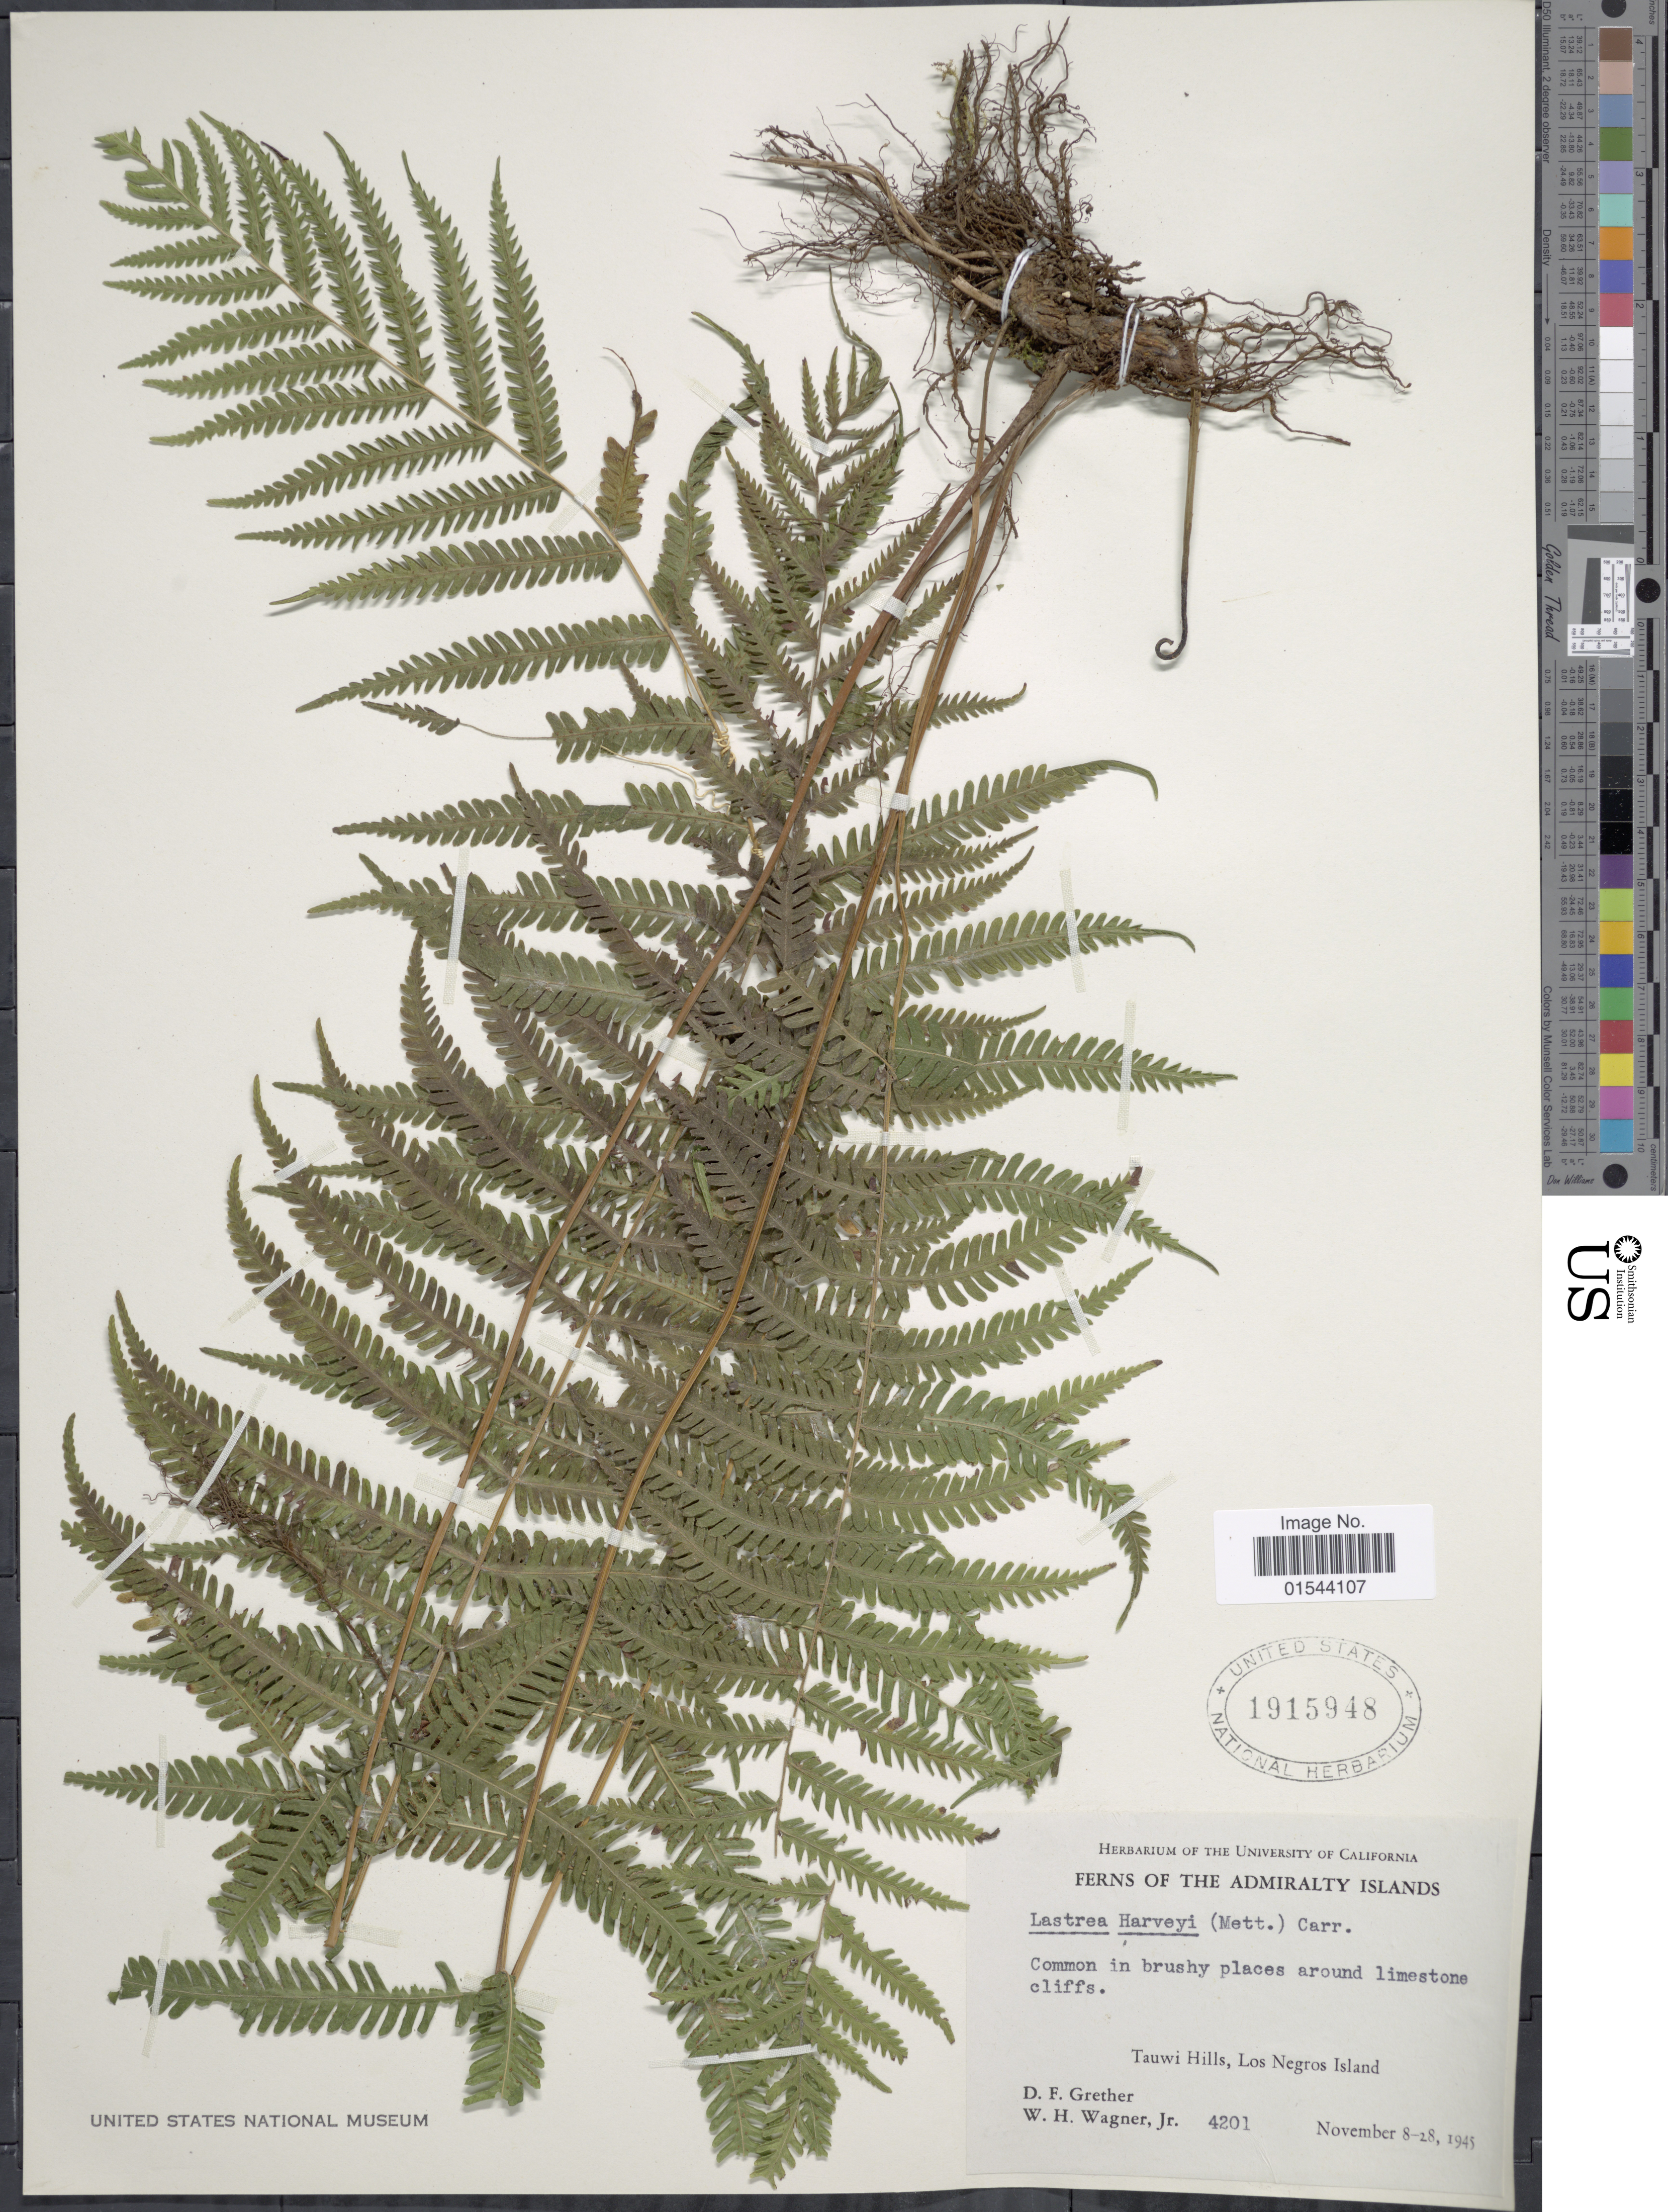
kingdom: Plantae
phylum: Tracheophyta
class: Polypodiopsida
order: Polypodiales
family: Thelypteridaceae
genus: Christella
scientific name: Christella harveyi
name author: (Mett.) Holttum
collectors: D. F. Grether & W. H. Wagner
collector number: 4201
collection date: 1945-11-08/1945-11-28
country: Papua New Guinea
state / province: Manus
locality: The Admiralty Islands, tauwi Hills, Los Negros Island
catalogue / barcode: US 1915948